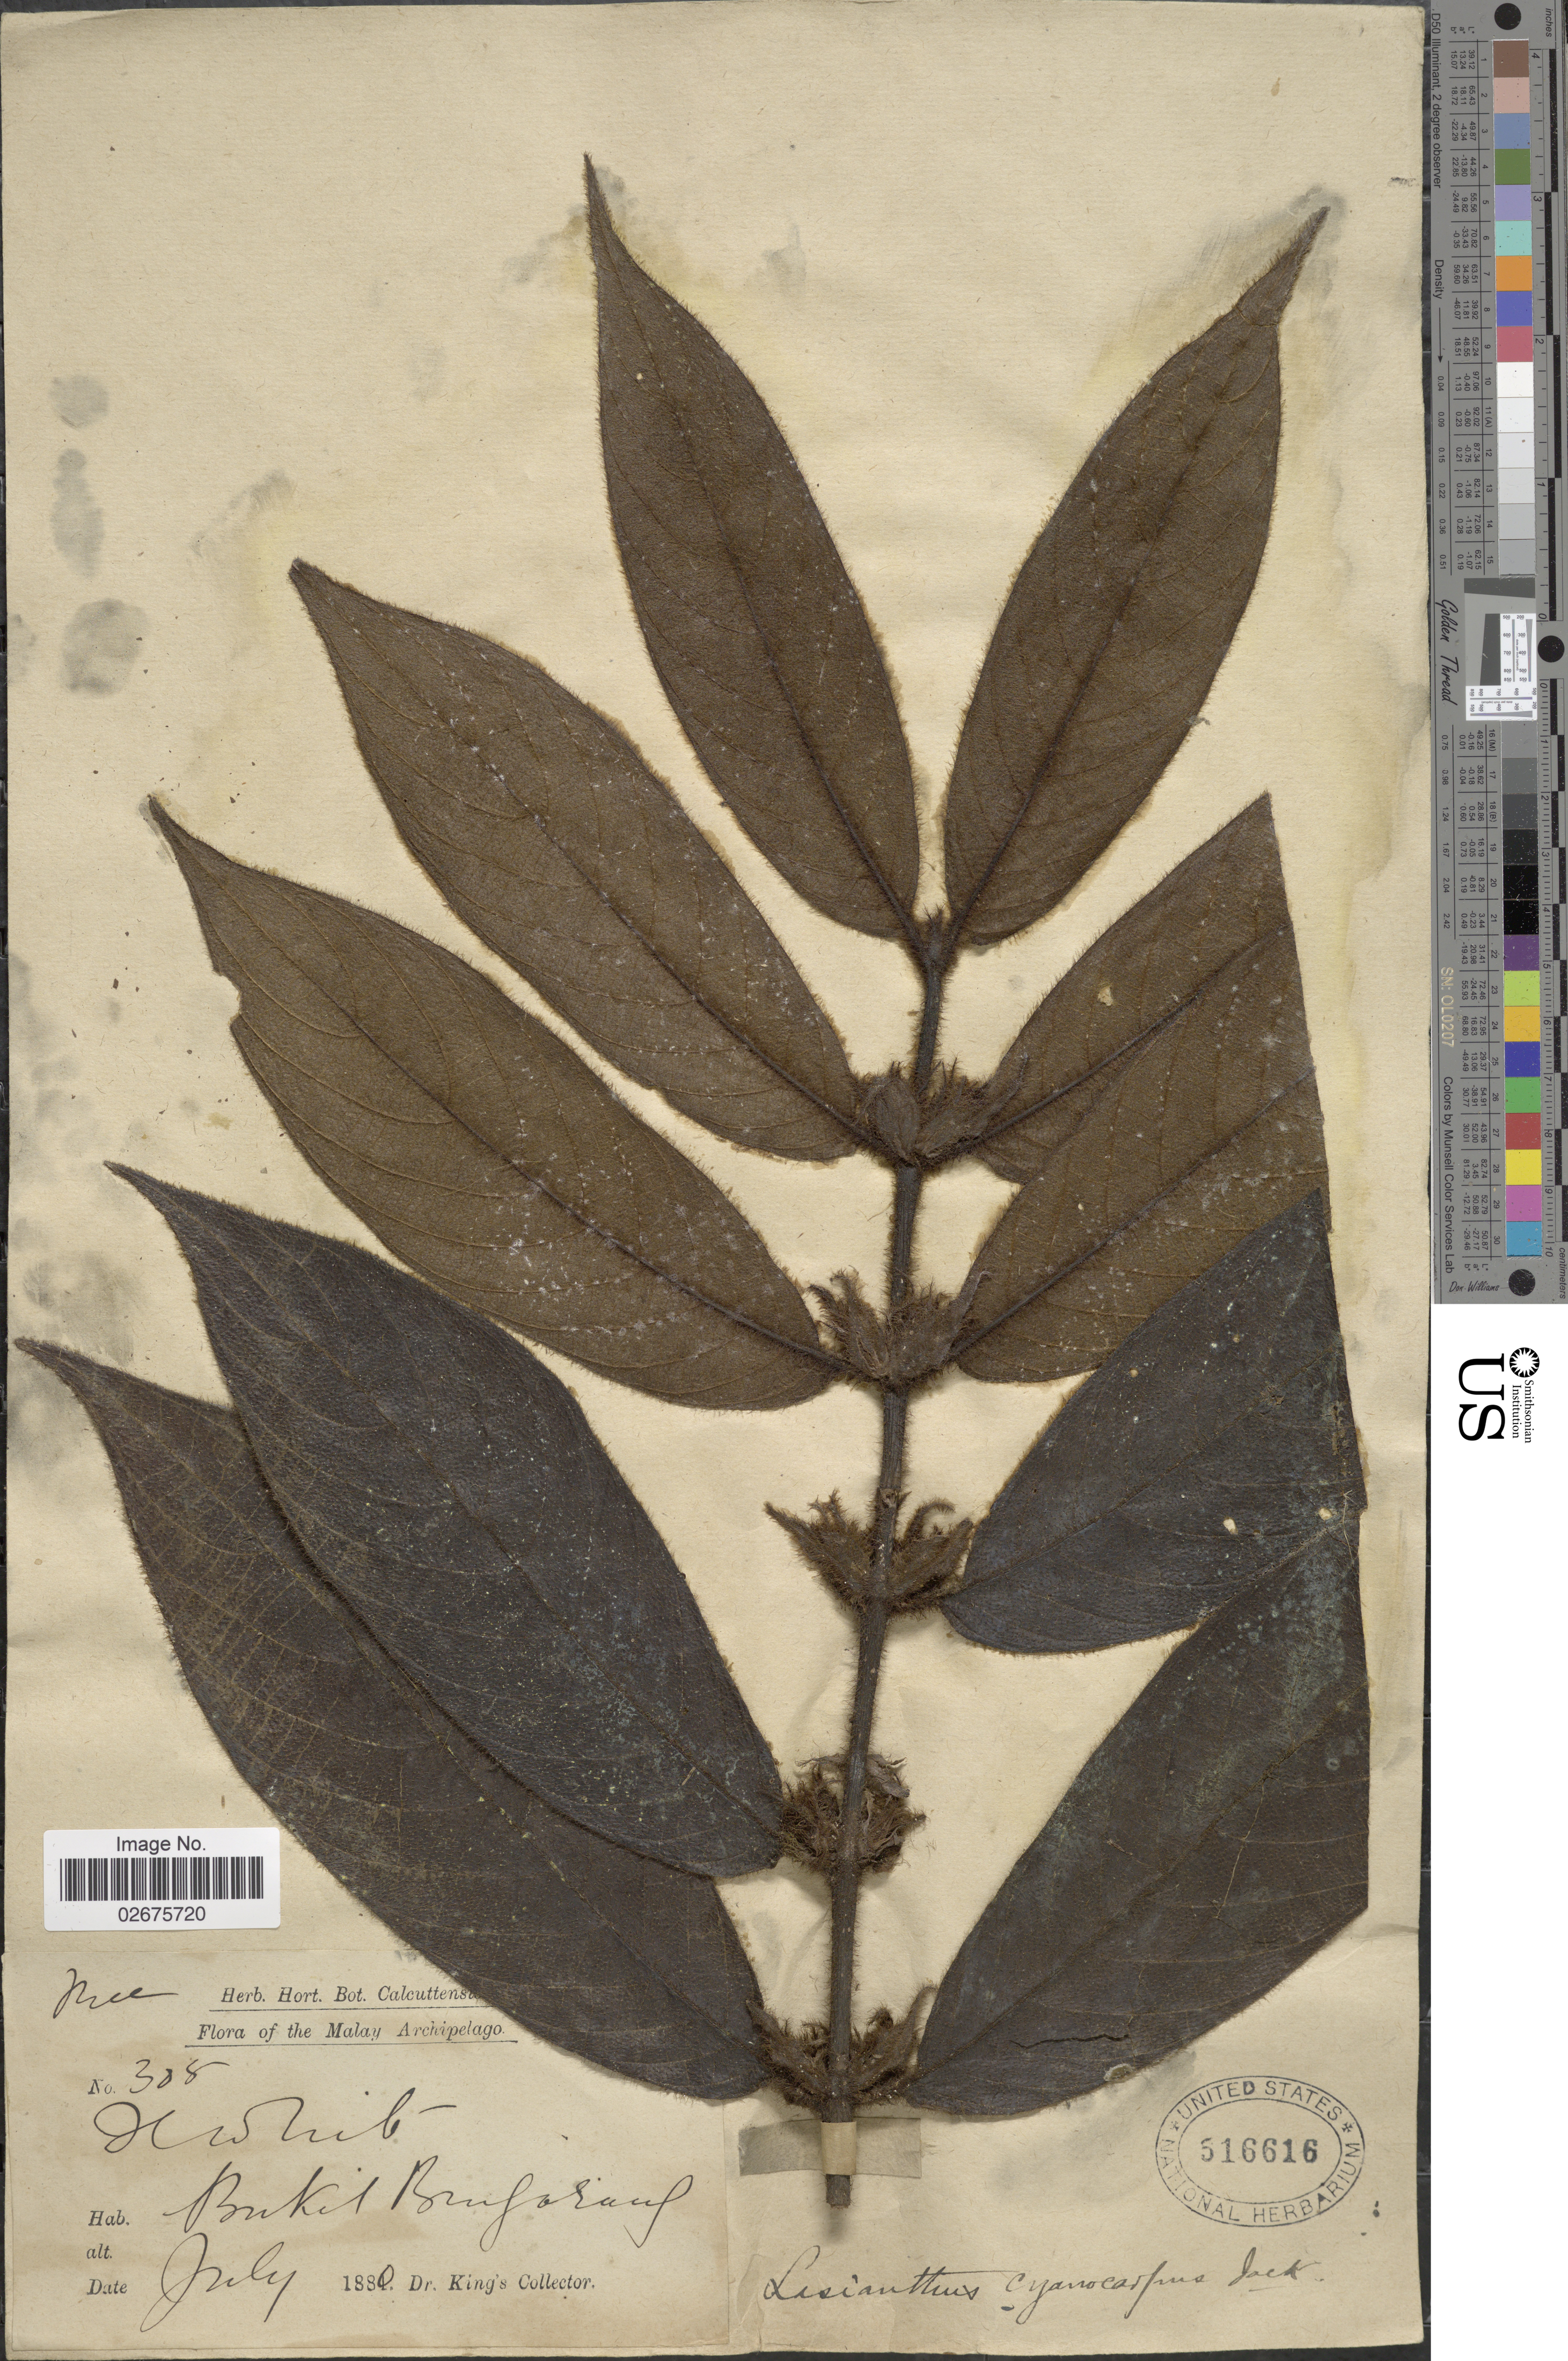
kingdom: Plantae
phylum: Tracheophyta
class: Magnoliopsida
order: Gentianales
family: Rubiaceae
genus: Lasianthus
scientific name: Lasianthus cyanocarpus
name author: Jack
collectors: Dr. King's collector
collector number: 308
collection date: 1880-07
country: Malaysia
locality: The Malay Archipelago, Bukit Brufarung [interpreted]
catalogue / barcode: US 516616